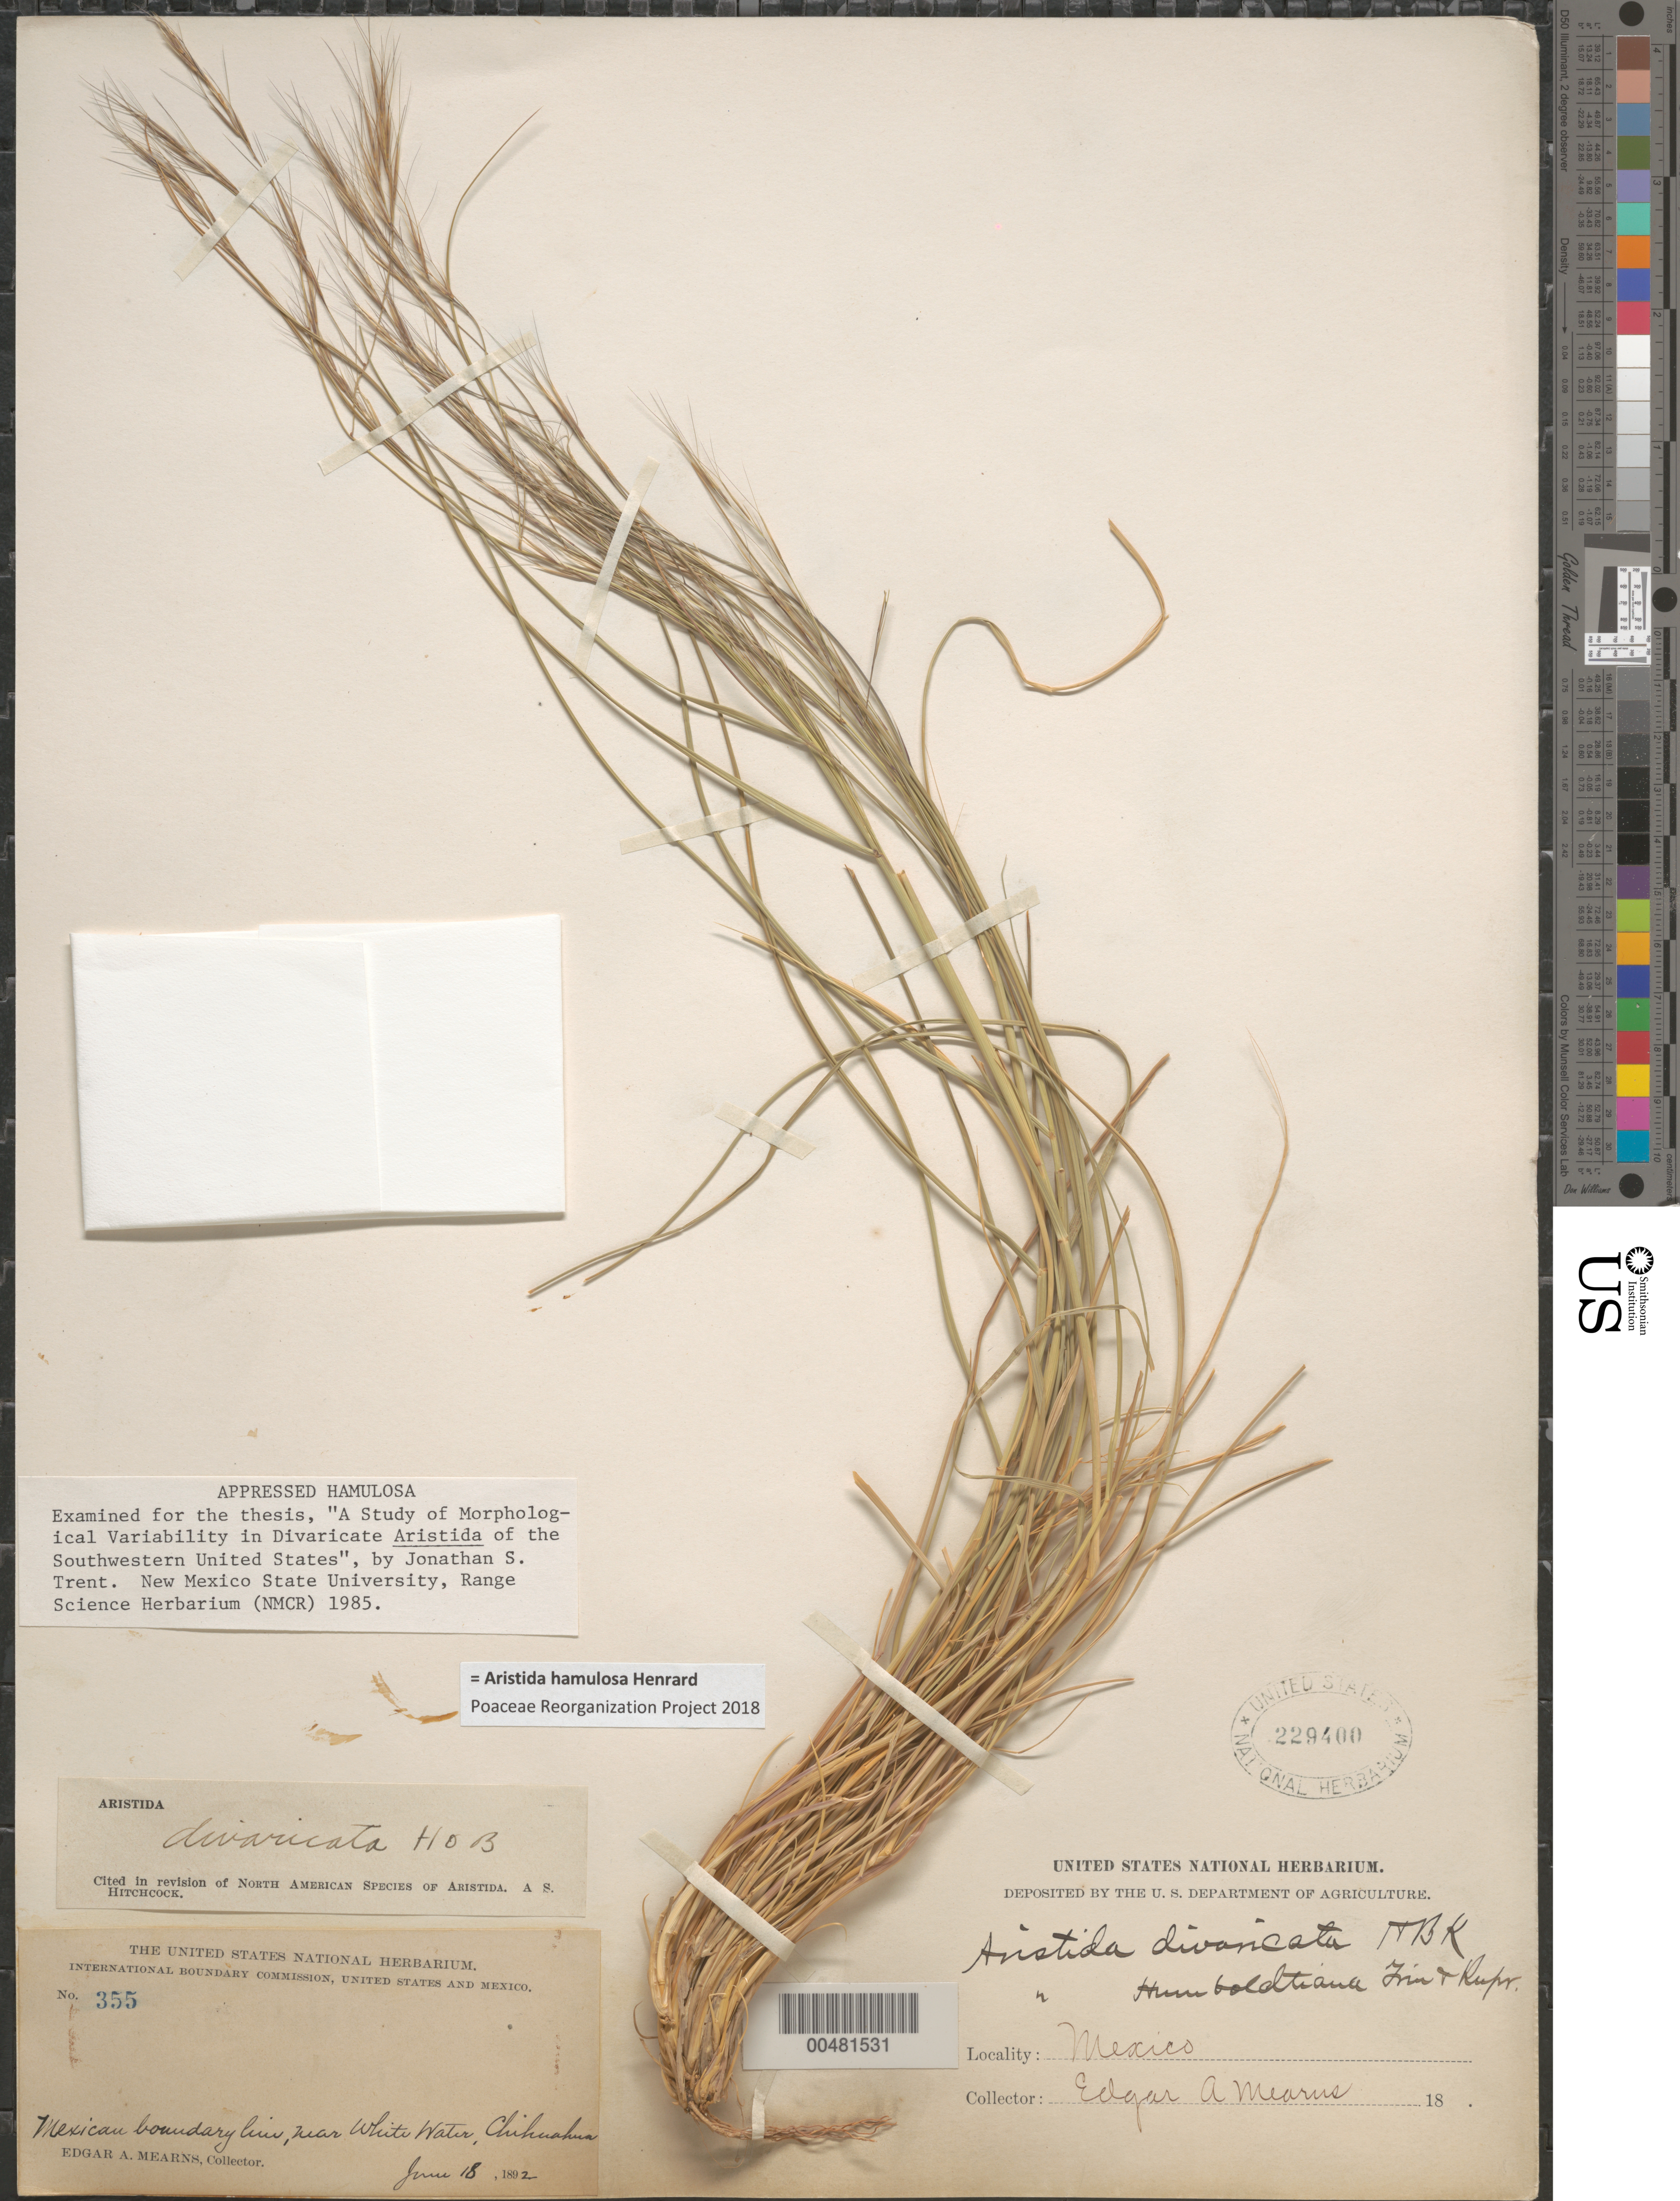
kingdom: Plantae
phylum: Tracheophyta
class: Liliopsida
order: Poales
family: Poaceae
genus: Aristida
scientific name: Aristida hamulosa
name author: Henr.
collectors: E. A. Mearns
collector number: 355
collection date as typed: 18 Jun 1892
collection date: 1892-06-18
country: Mexico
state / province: Chihuahua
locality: Mexican boundary line, near White Water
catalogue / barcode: US 229400